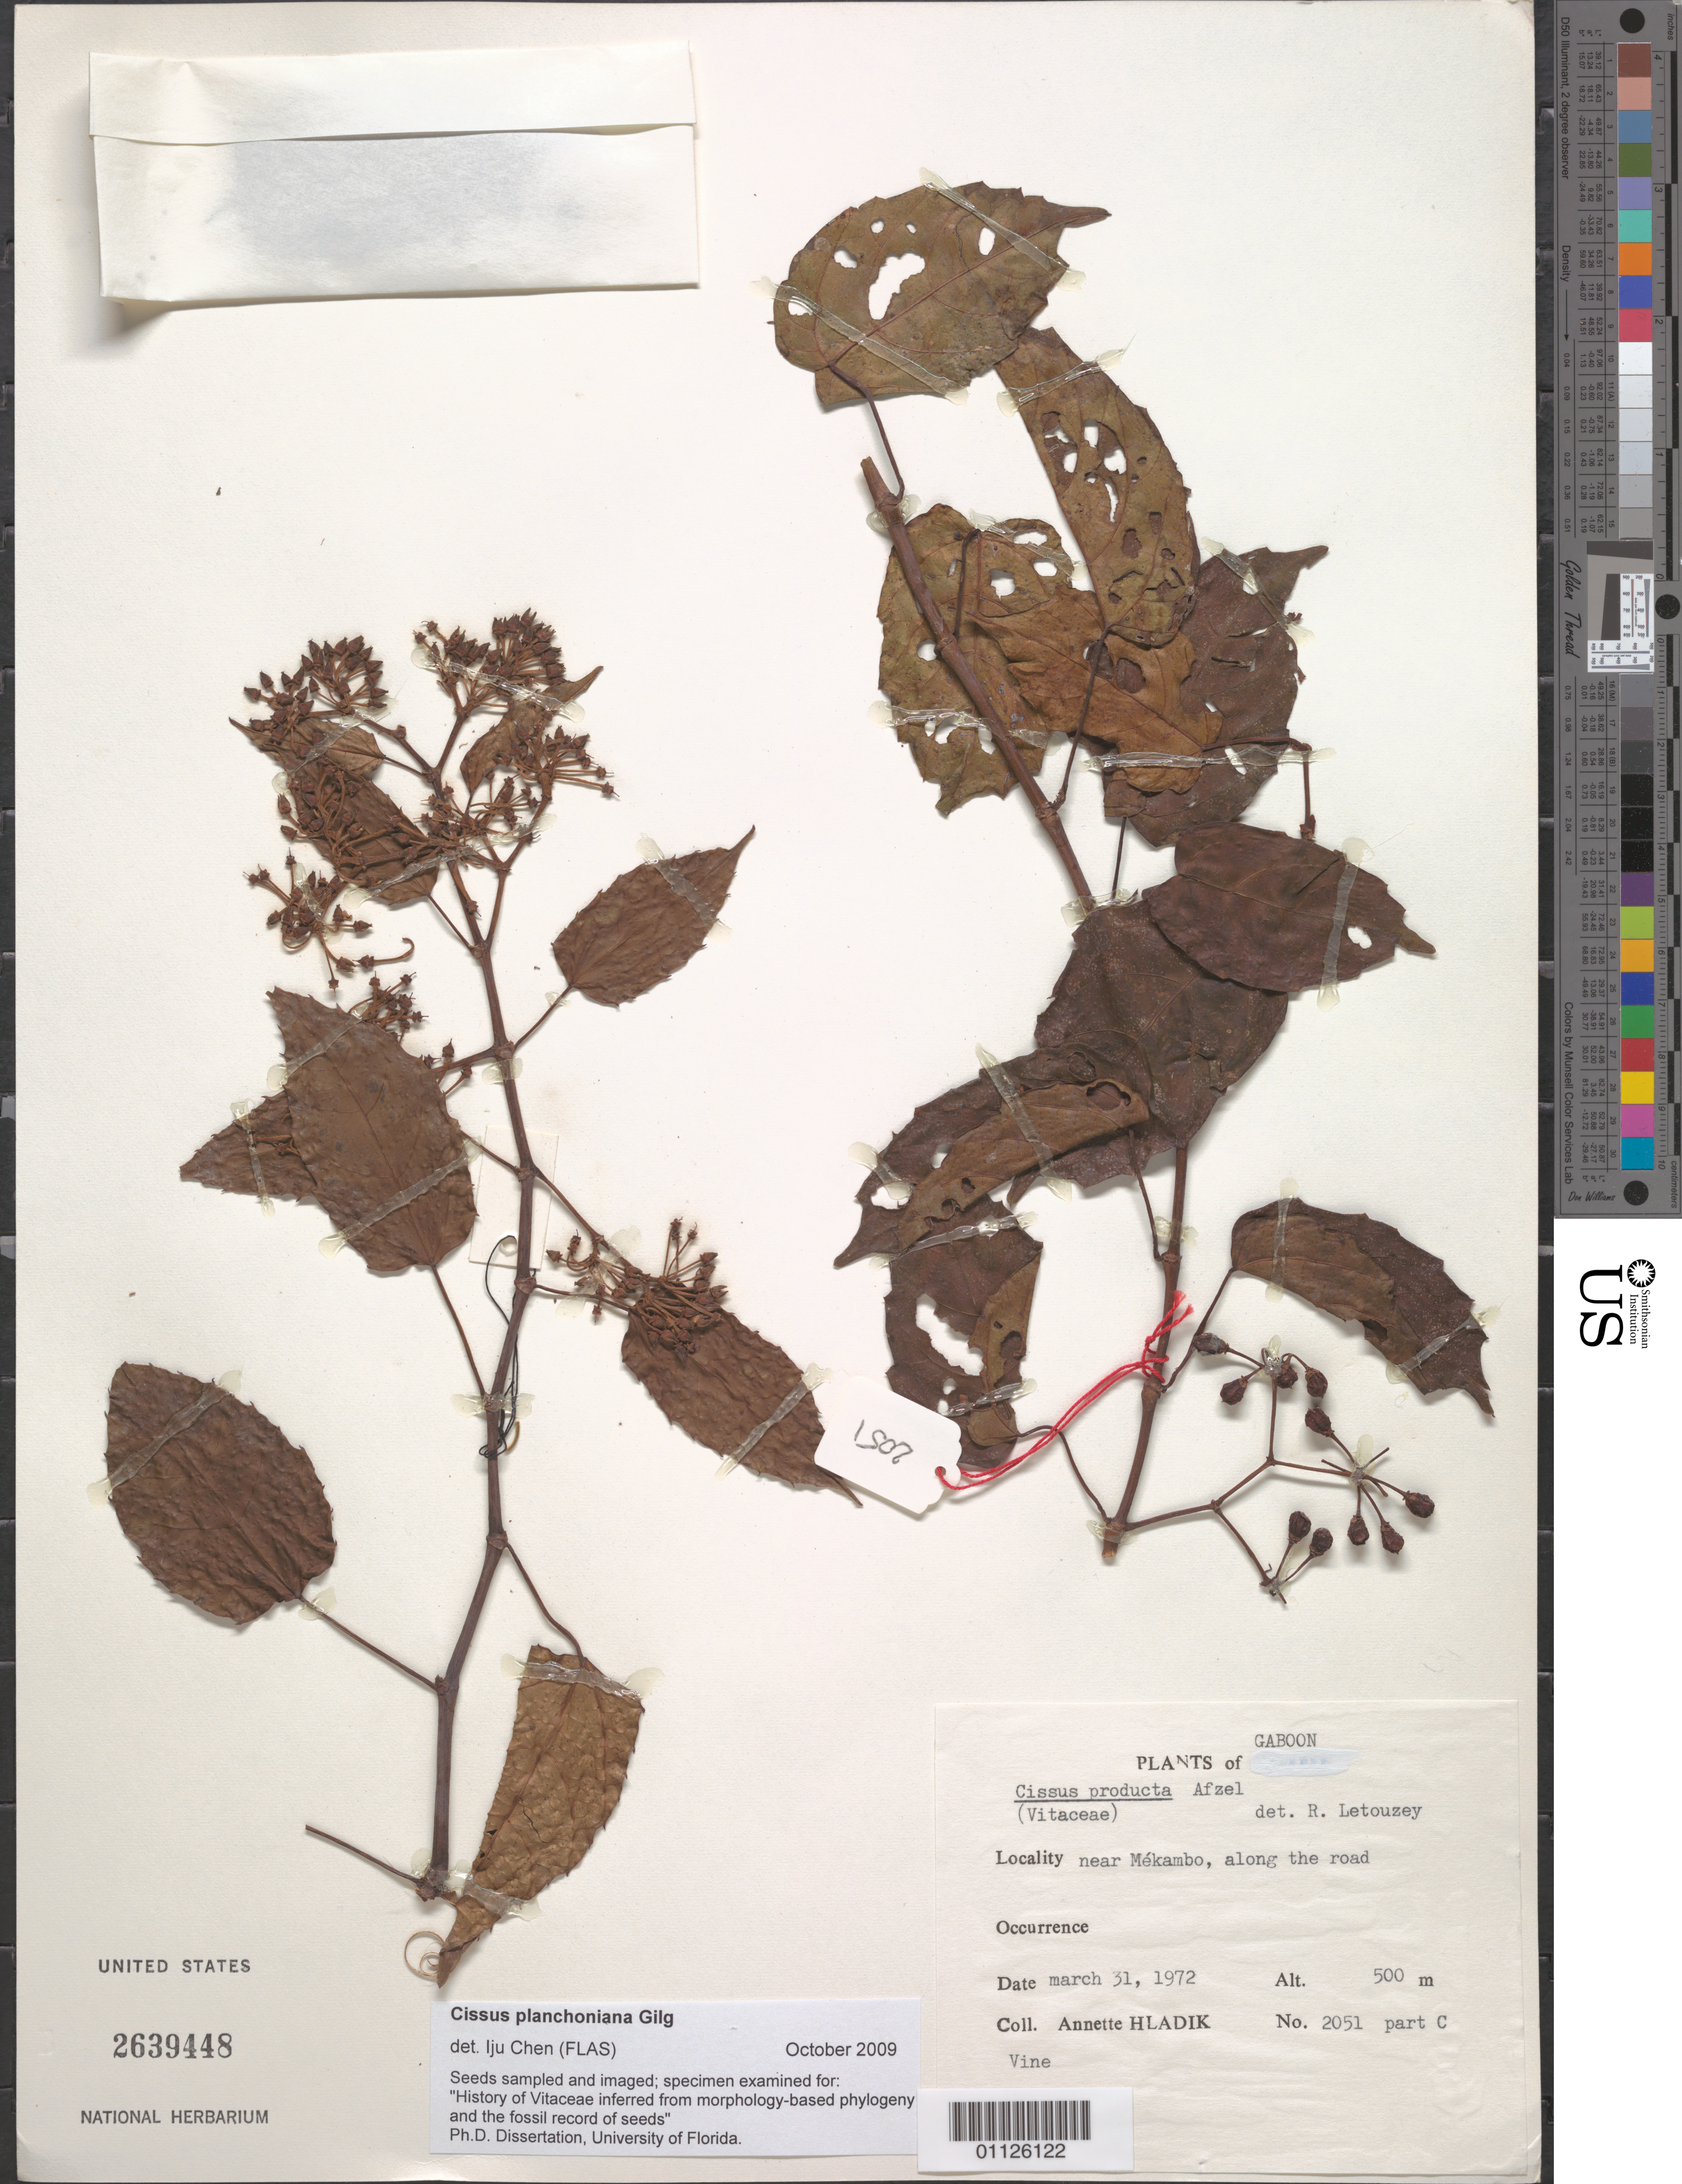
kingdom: Plantae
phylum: Tracheophyta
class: Magnoliopsida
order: Vitales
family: Vitaceae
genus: Cissus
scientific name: Cissus planchoniana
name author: Gilg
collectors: A. Hladik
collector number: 2051 part C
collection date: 1972-03-31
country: Gabon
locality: Near Mekambo.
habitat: Along the road. Vine.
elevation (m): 500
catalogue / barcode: US 2639448